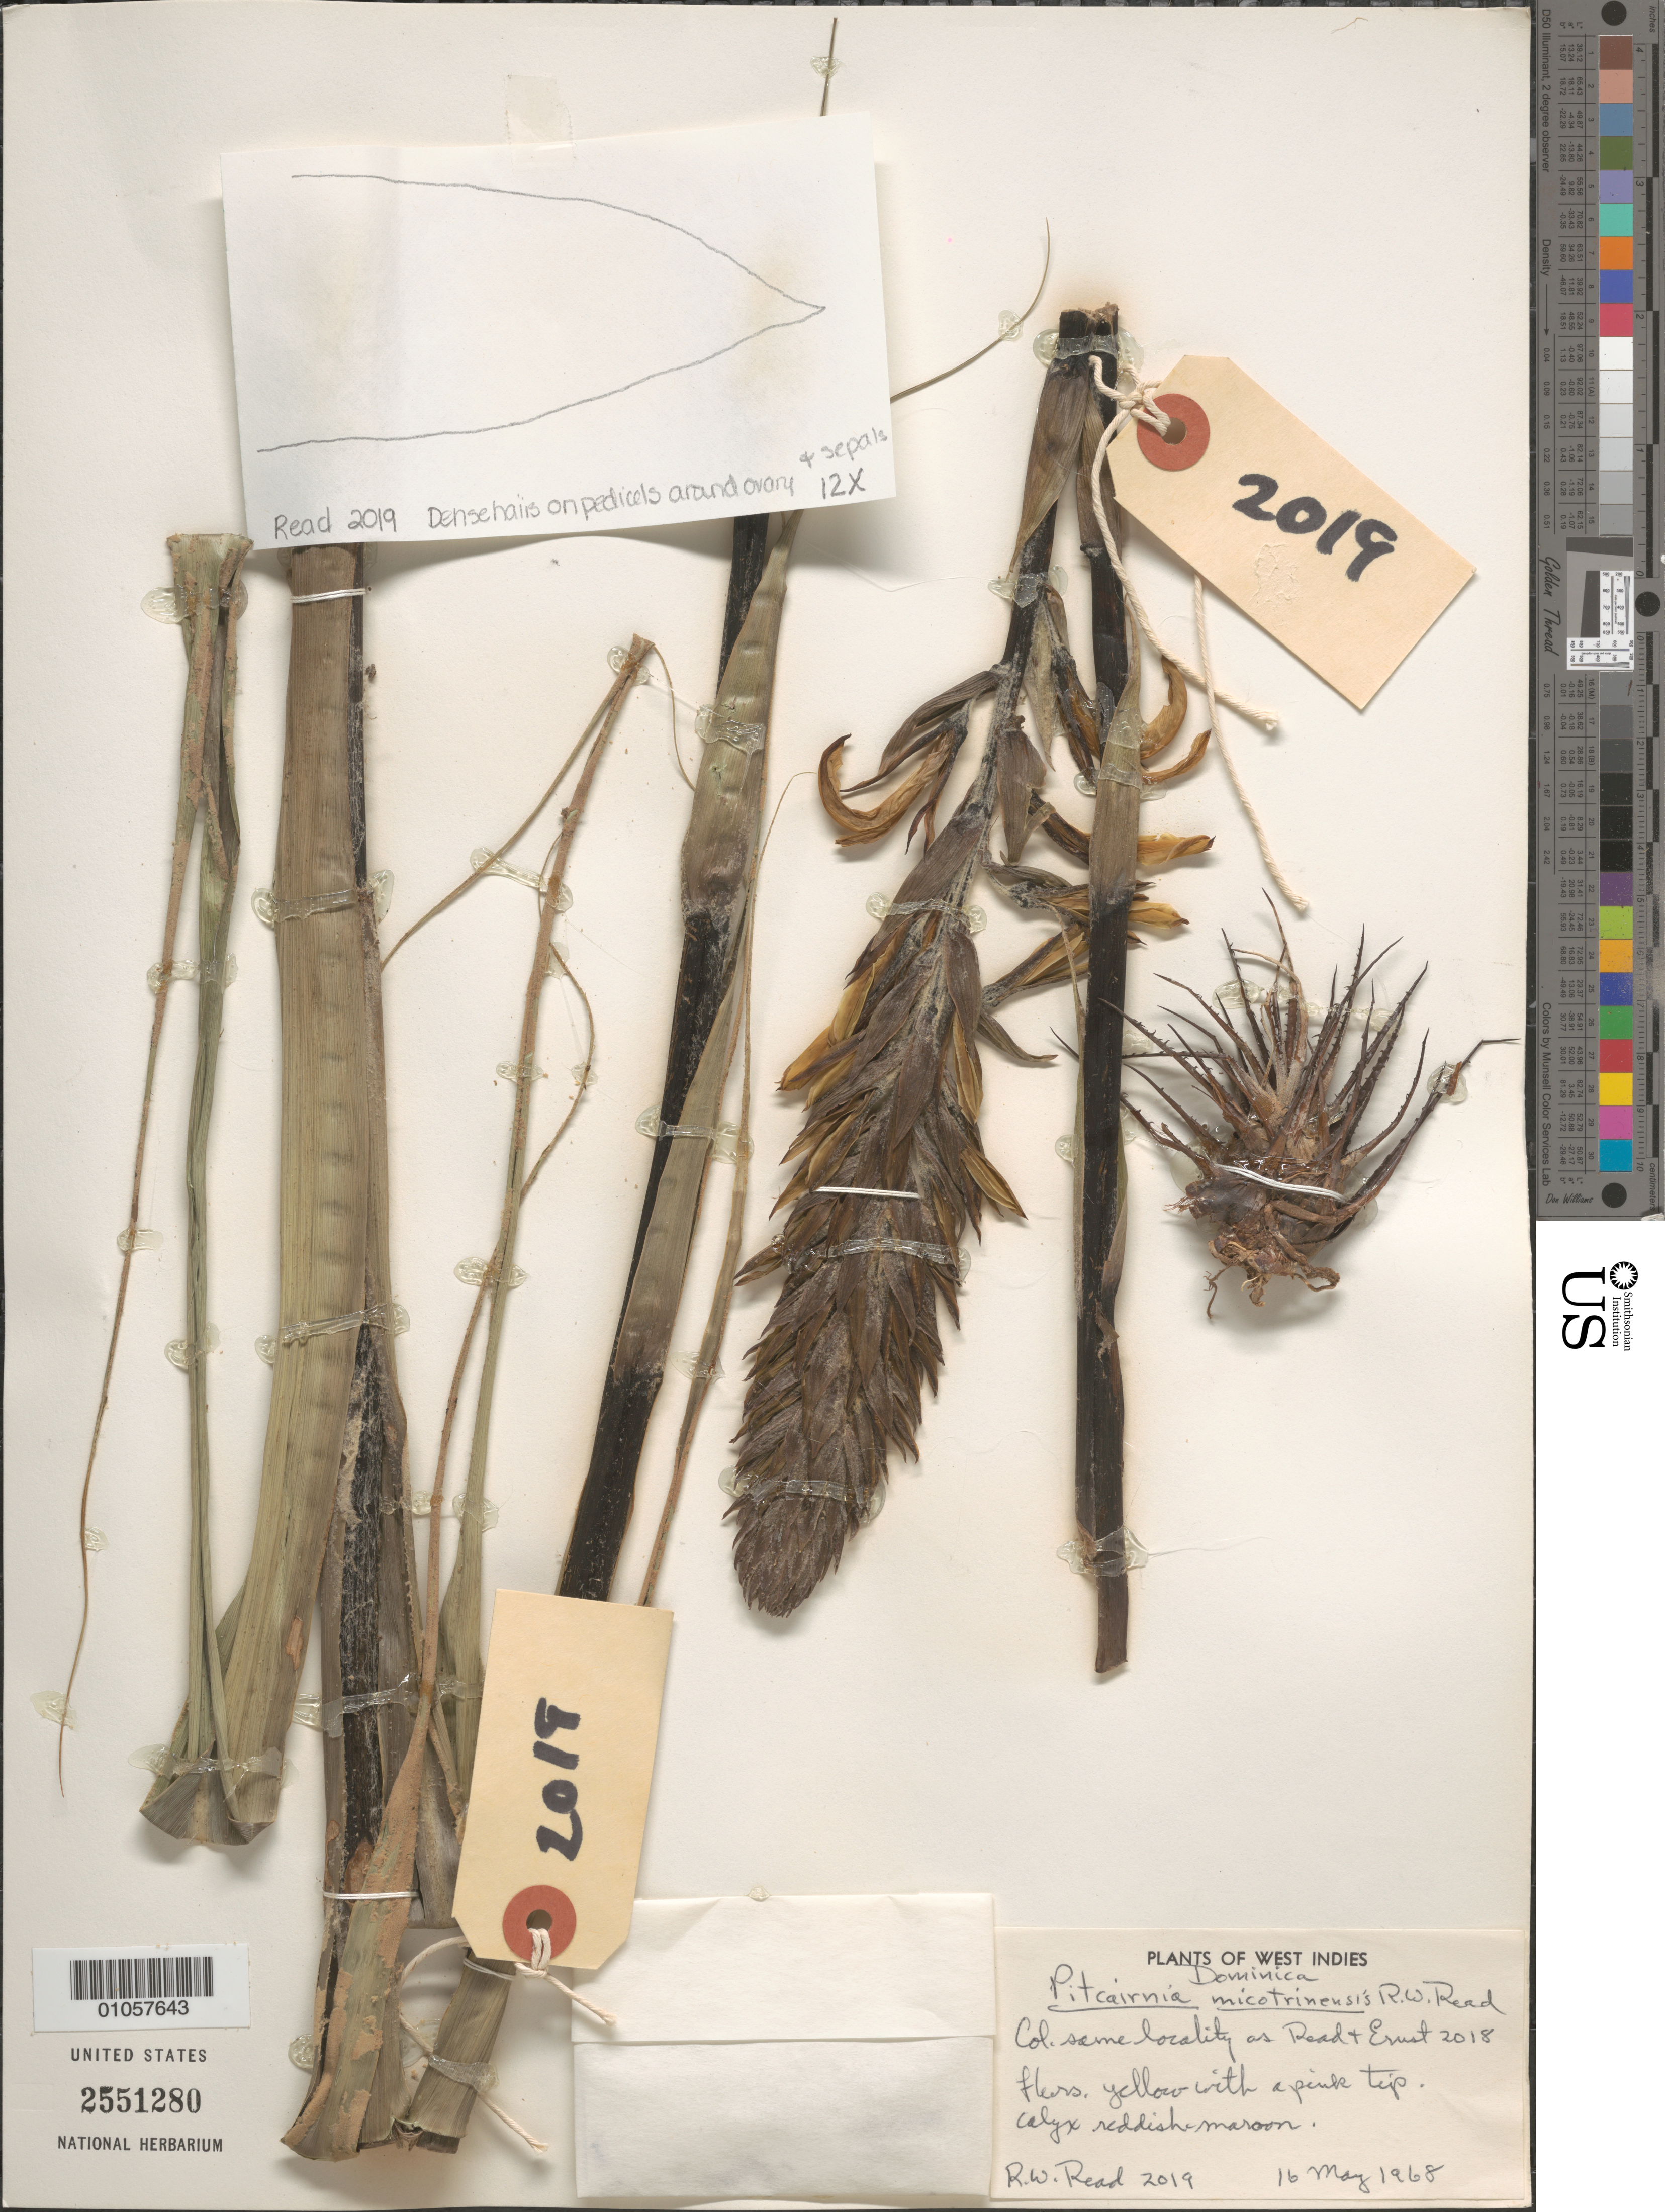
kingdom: Plantae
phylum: Tracheophyta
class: Liliopsida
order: Poales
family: Bromeliaceae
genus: Pitcairnia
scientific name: Pitcairnia micotrinensis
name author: Read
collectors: R. W. Read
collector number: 2019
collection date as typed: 16 May 1968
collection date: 1968-05-16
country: Dominica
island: Dominica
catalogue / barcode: US 2551280